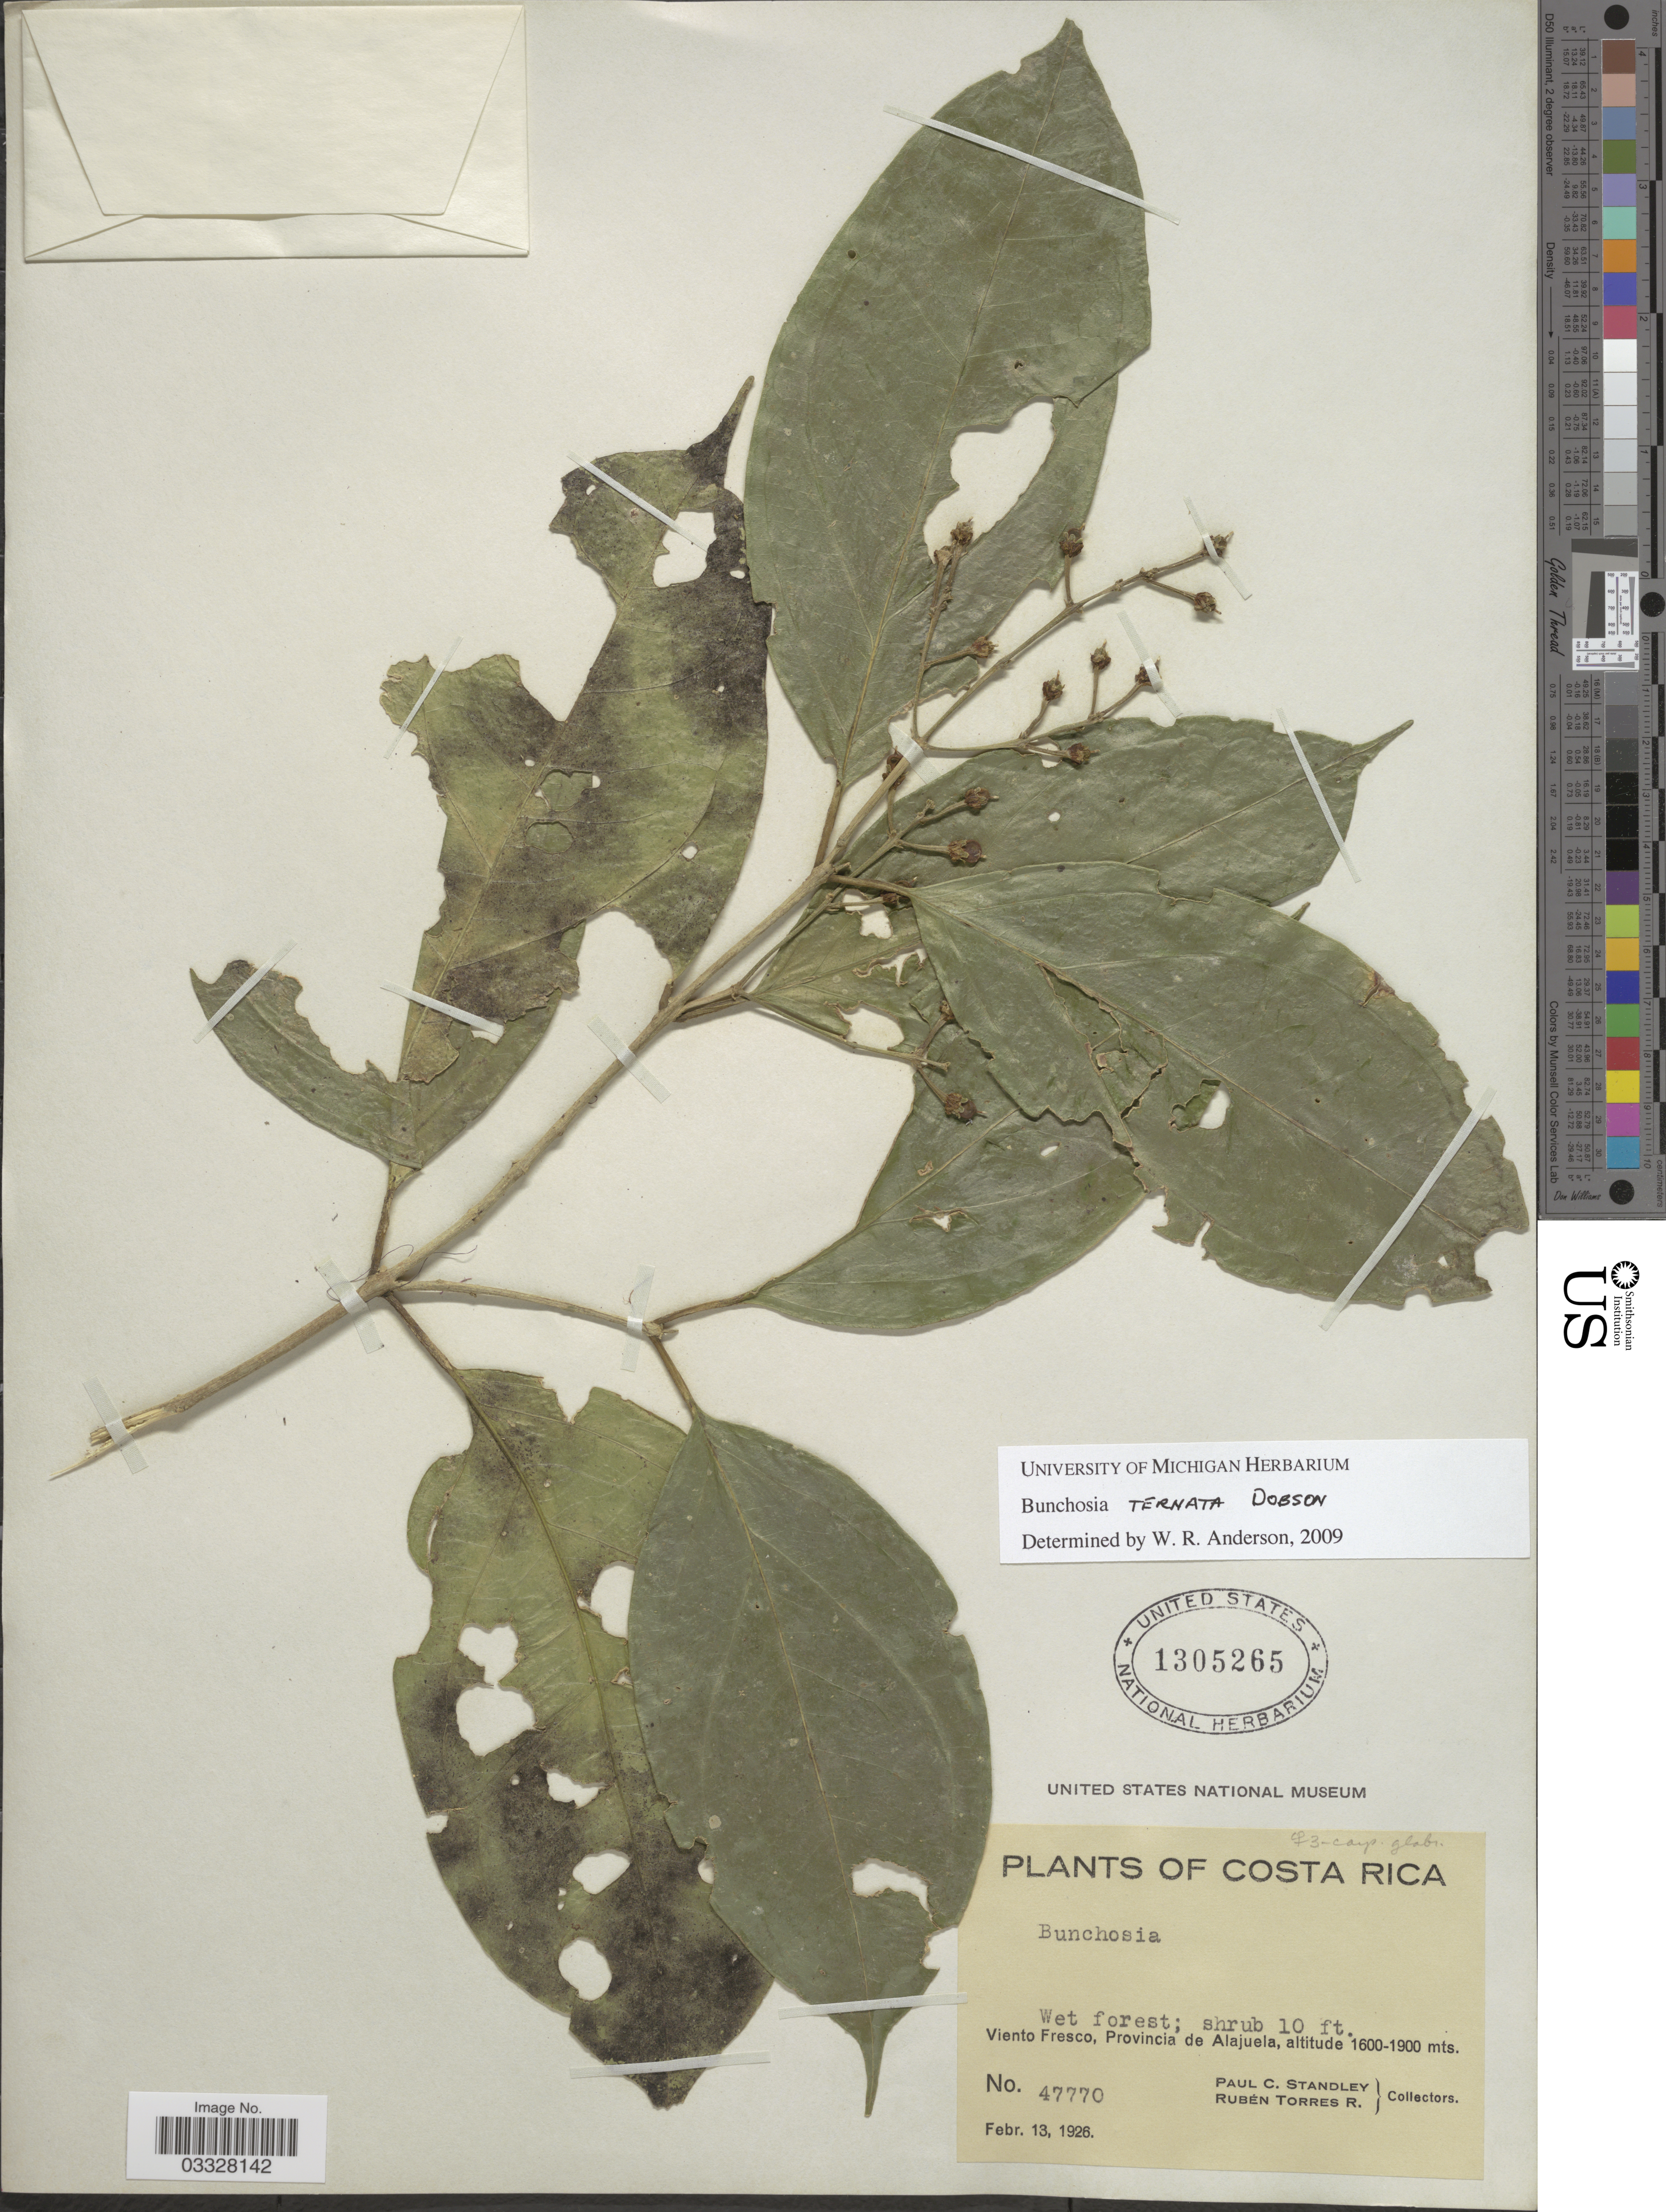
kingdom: Plantae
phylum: Tracheophyta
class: Magnoliopsida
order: Malpighiales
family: Malpighiaceae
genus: Bunchosia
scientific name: Bunchosia ternata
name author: Dobson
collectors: P. C. Standley & R. Torres Rojas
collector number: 47770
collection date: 1926-02-13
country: Costa Rica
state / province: Alajuela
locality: Viento Fresco.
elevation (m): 1600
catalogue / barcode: US 1305265